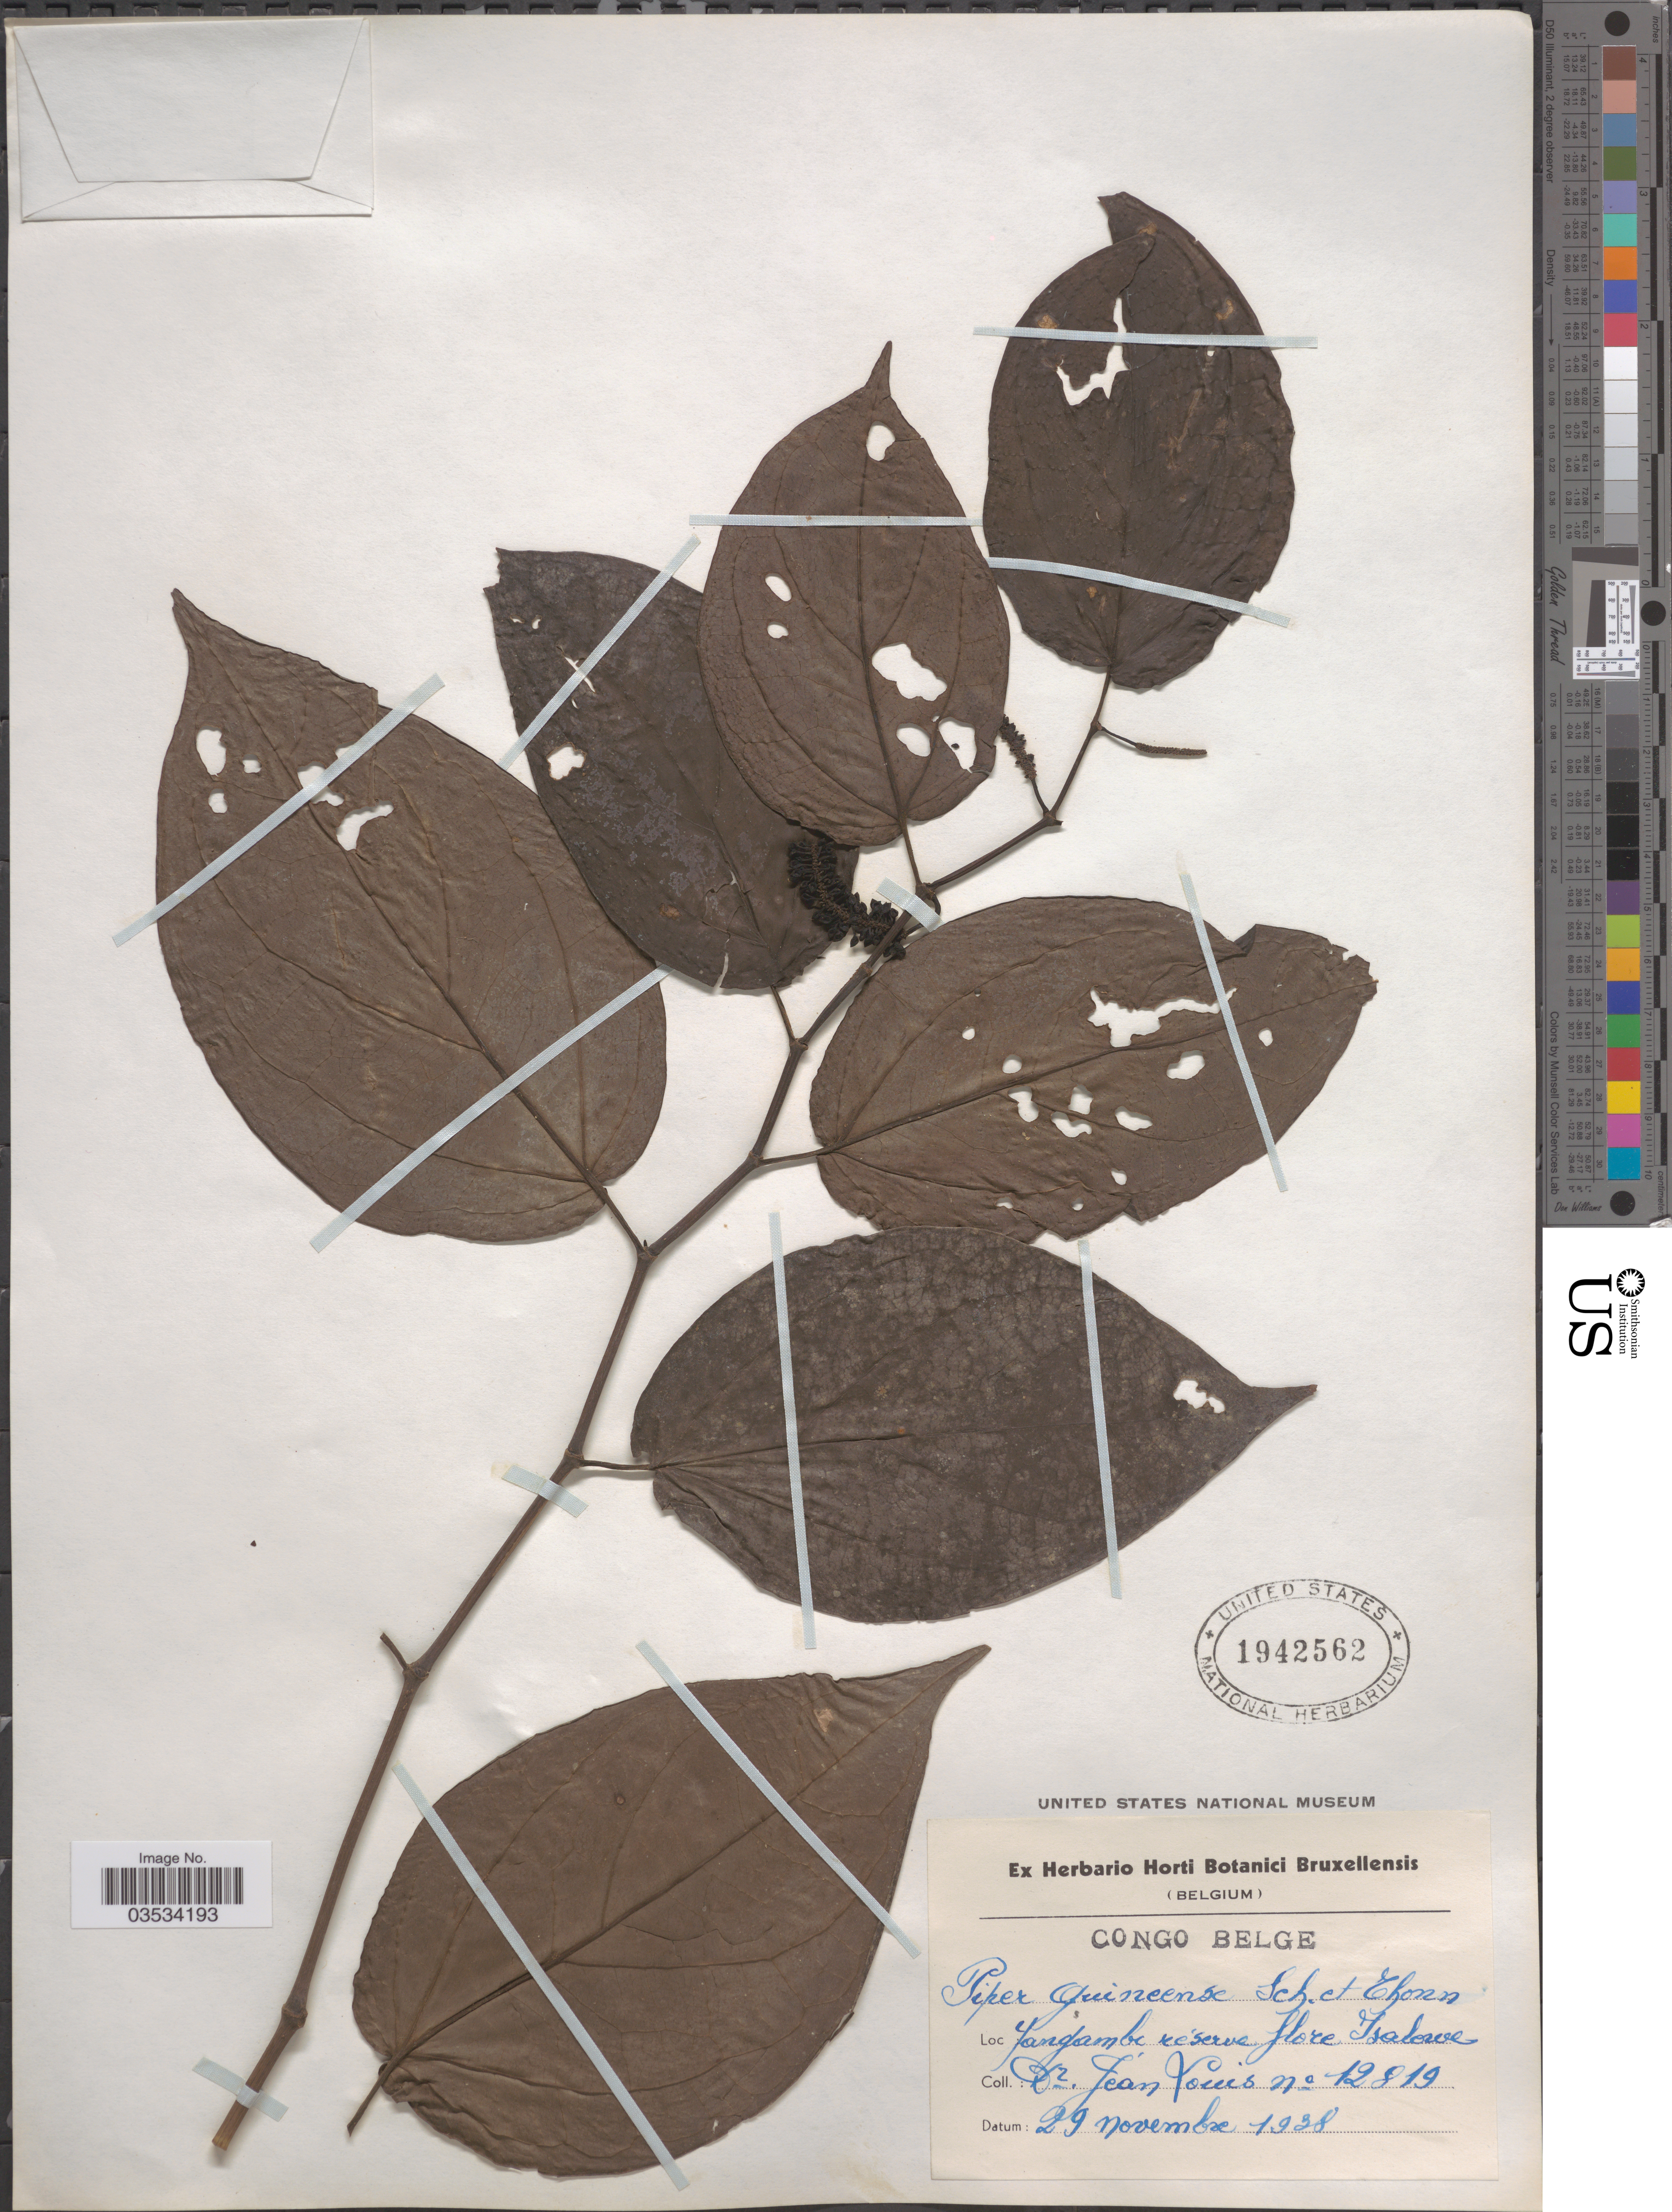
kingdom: Plantae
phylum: Tracheophyta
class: Magnoliopsida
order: Piperales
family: Piperaceae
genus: Piper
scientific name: Piper guineense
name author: Schumach. & Thonn.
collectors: J. Louis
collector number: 12819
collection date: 1938-12-29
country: Congo, Democratic Republic of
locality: Congo Belge. Yangambi réserve flore Isalowe.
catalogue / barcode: US 1942562